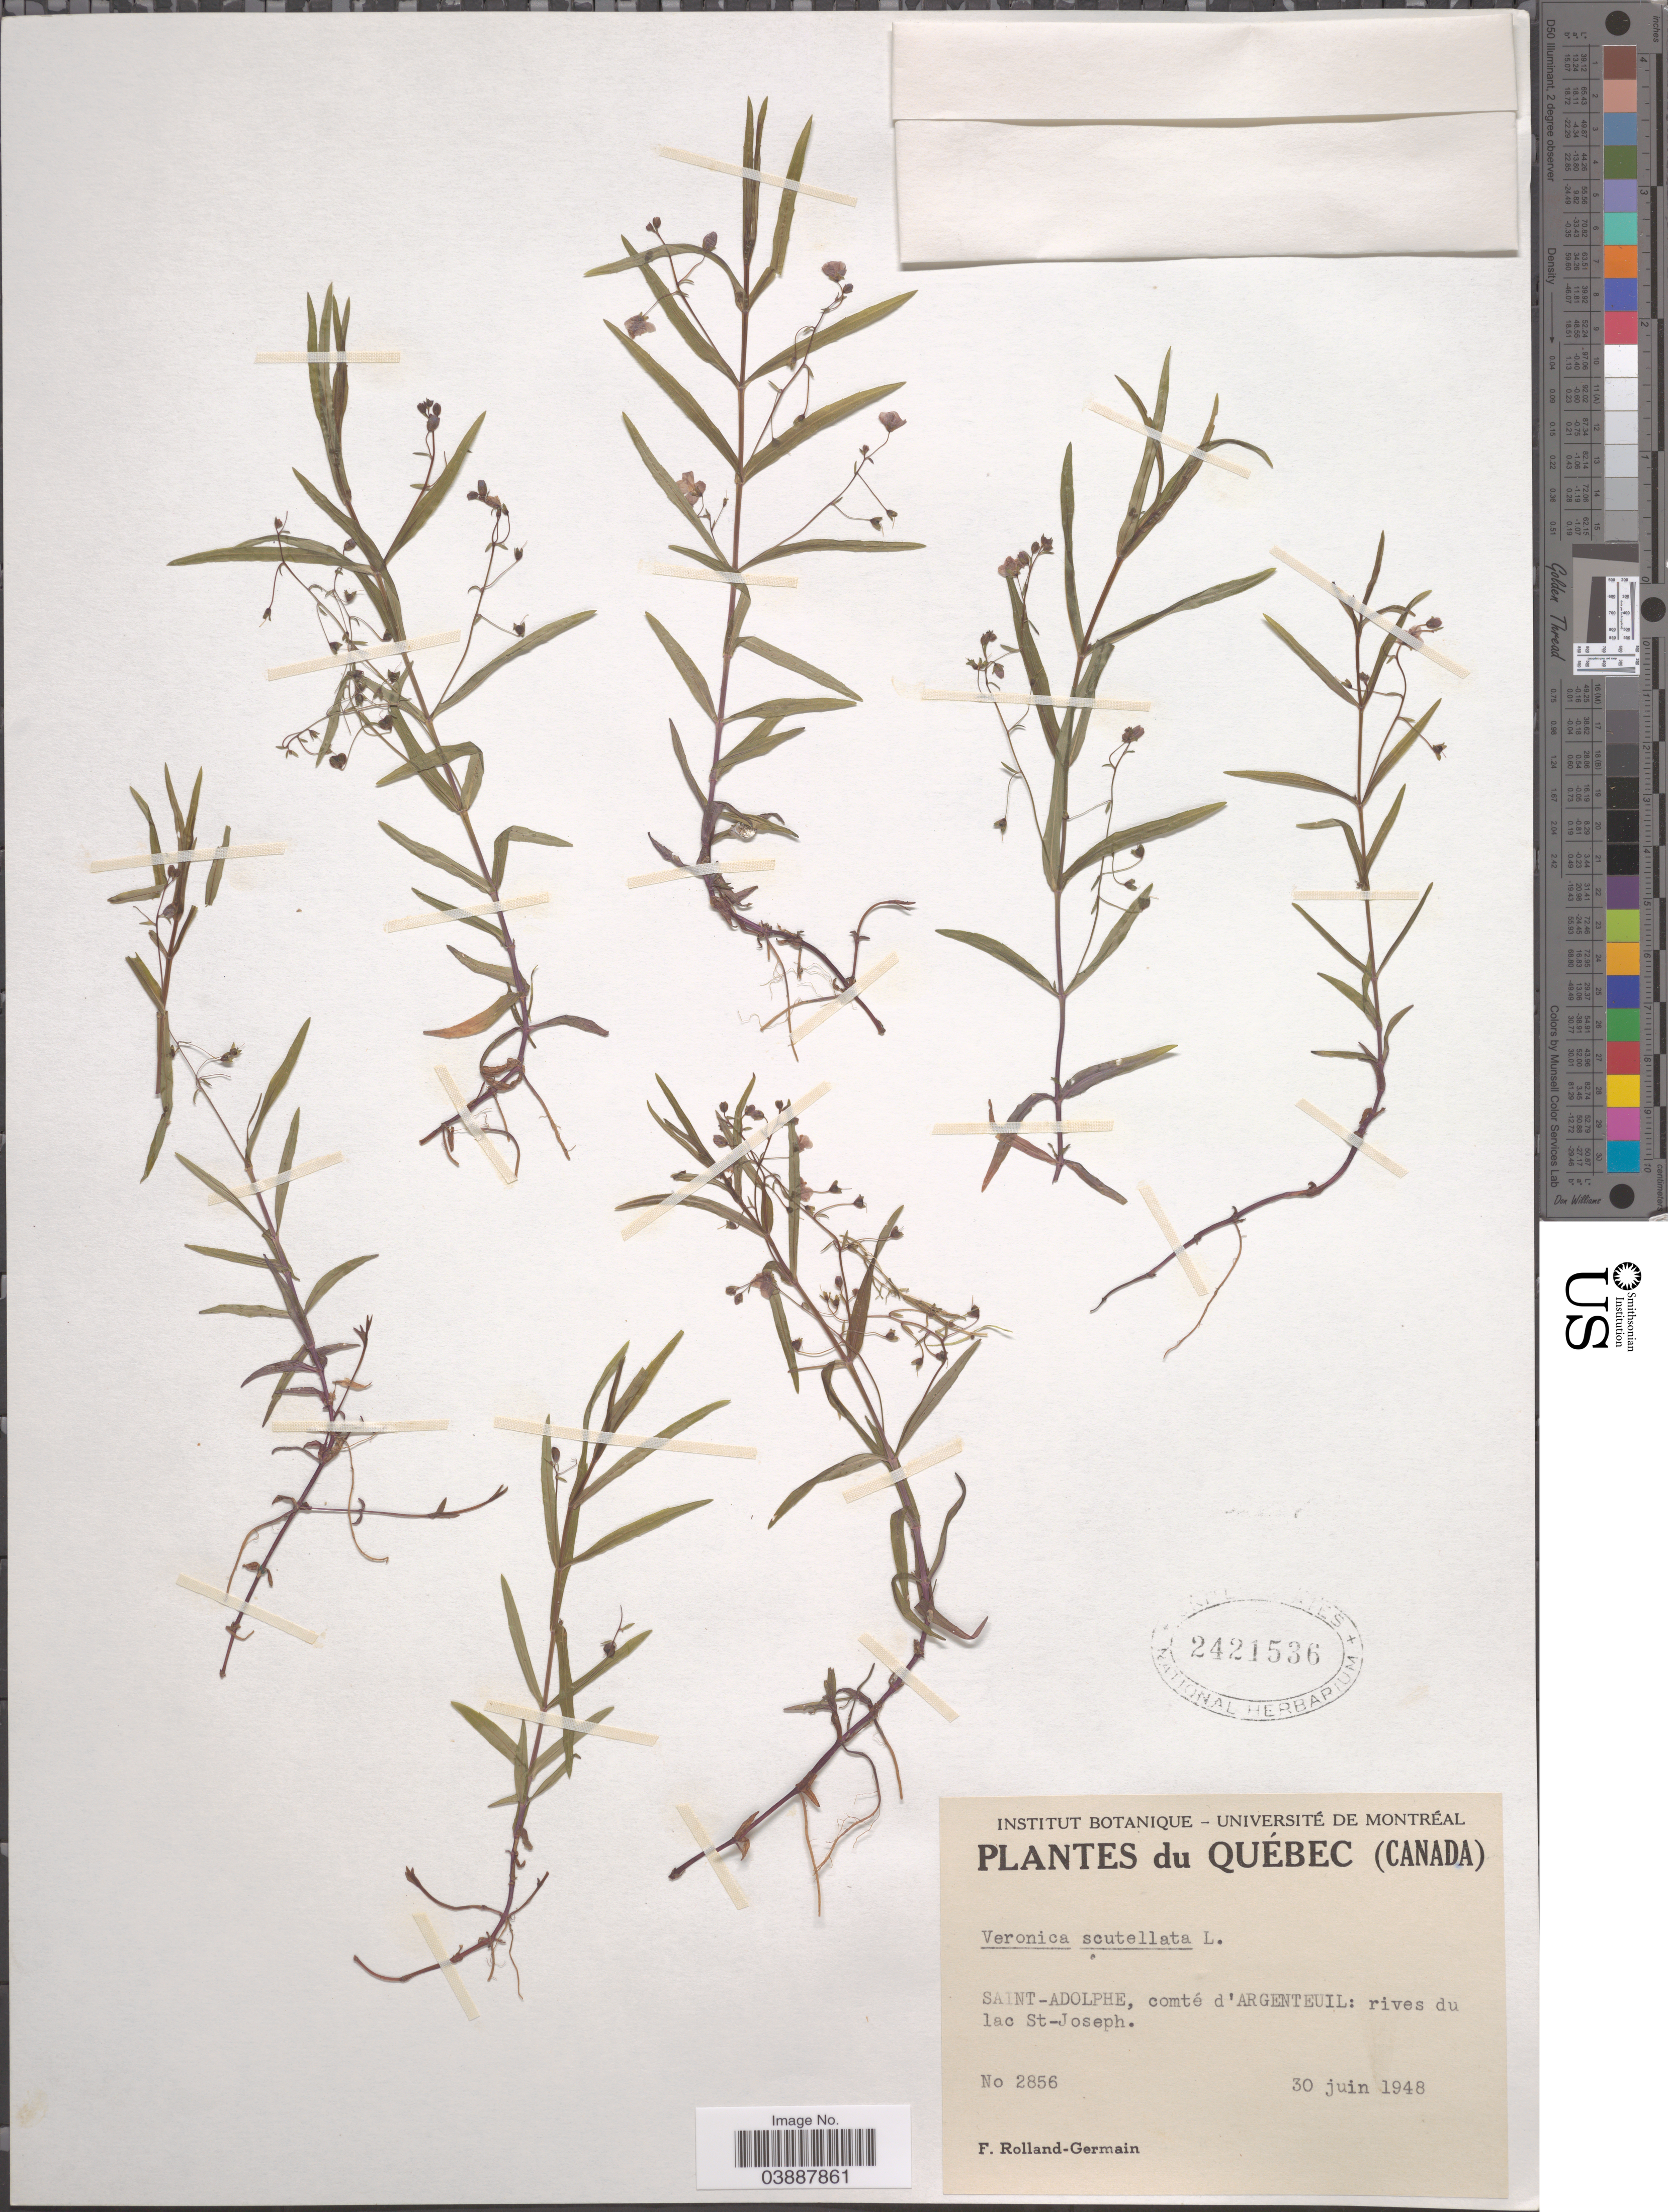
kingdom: Plantae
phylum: Tracheophyta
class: Magnoliopsida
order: Lamiales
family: Plantaginaceae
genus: Veronica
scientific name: Veronica scutellata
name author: L.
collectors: Rolland-Germain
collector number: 2856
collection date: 1948-06-30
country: Canada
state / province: Quebec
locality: Saint-Adolphe, comté d'Argenteuil: rives du lac St-Joseph.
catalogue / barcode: US 2421536